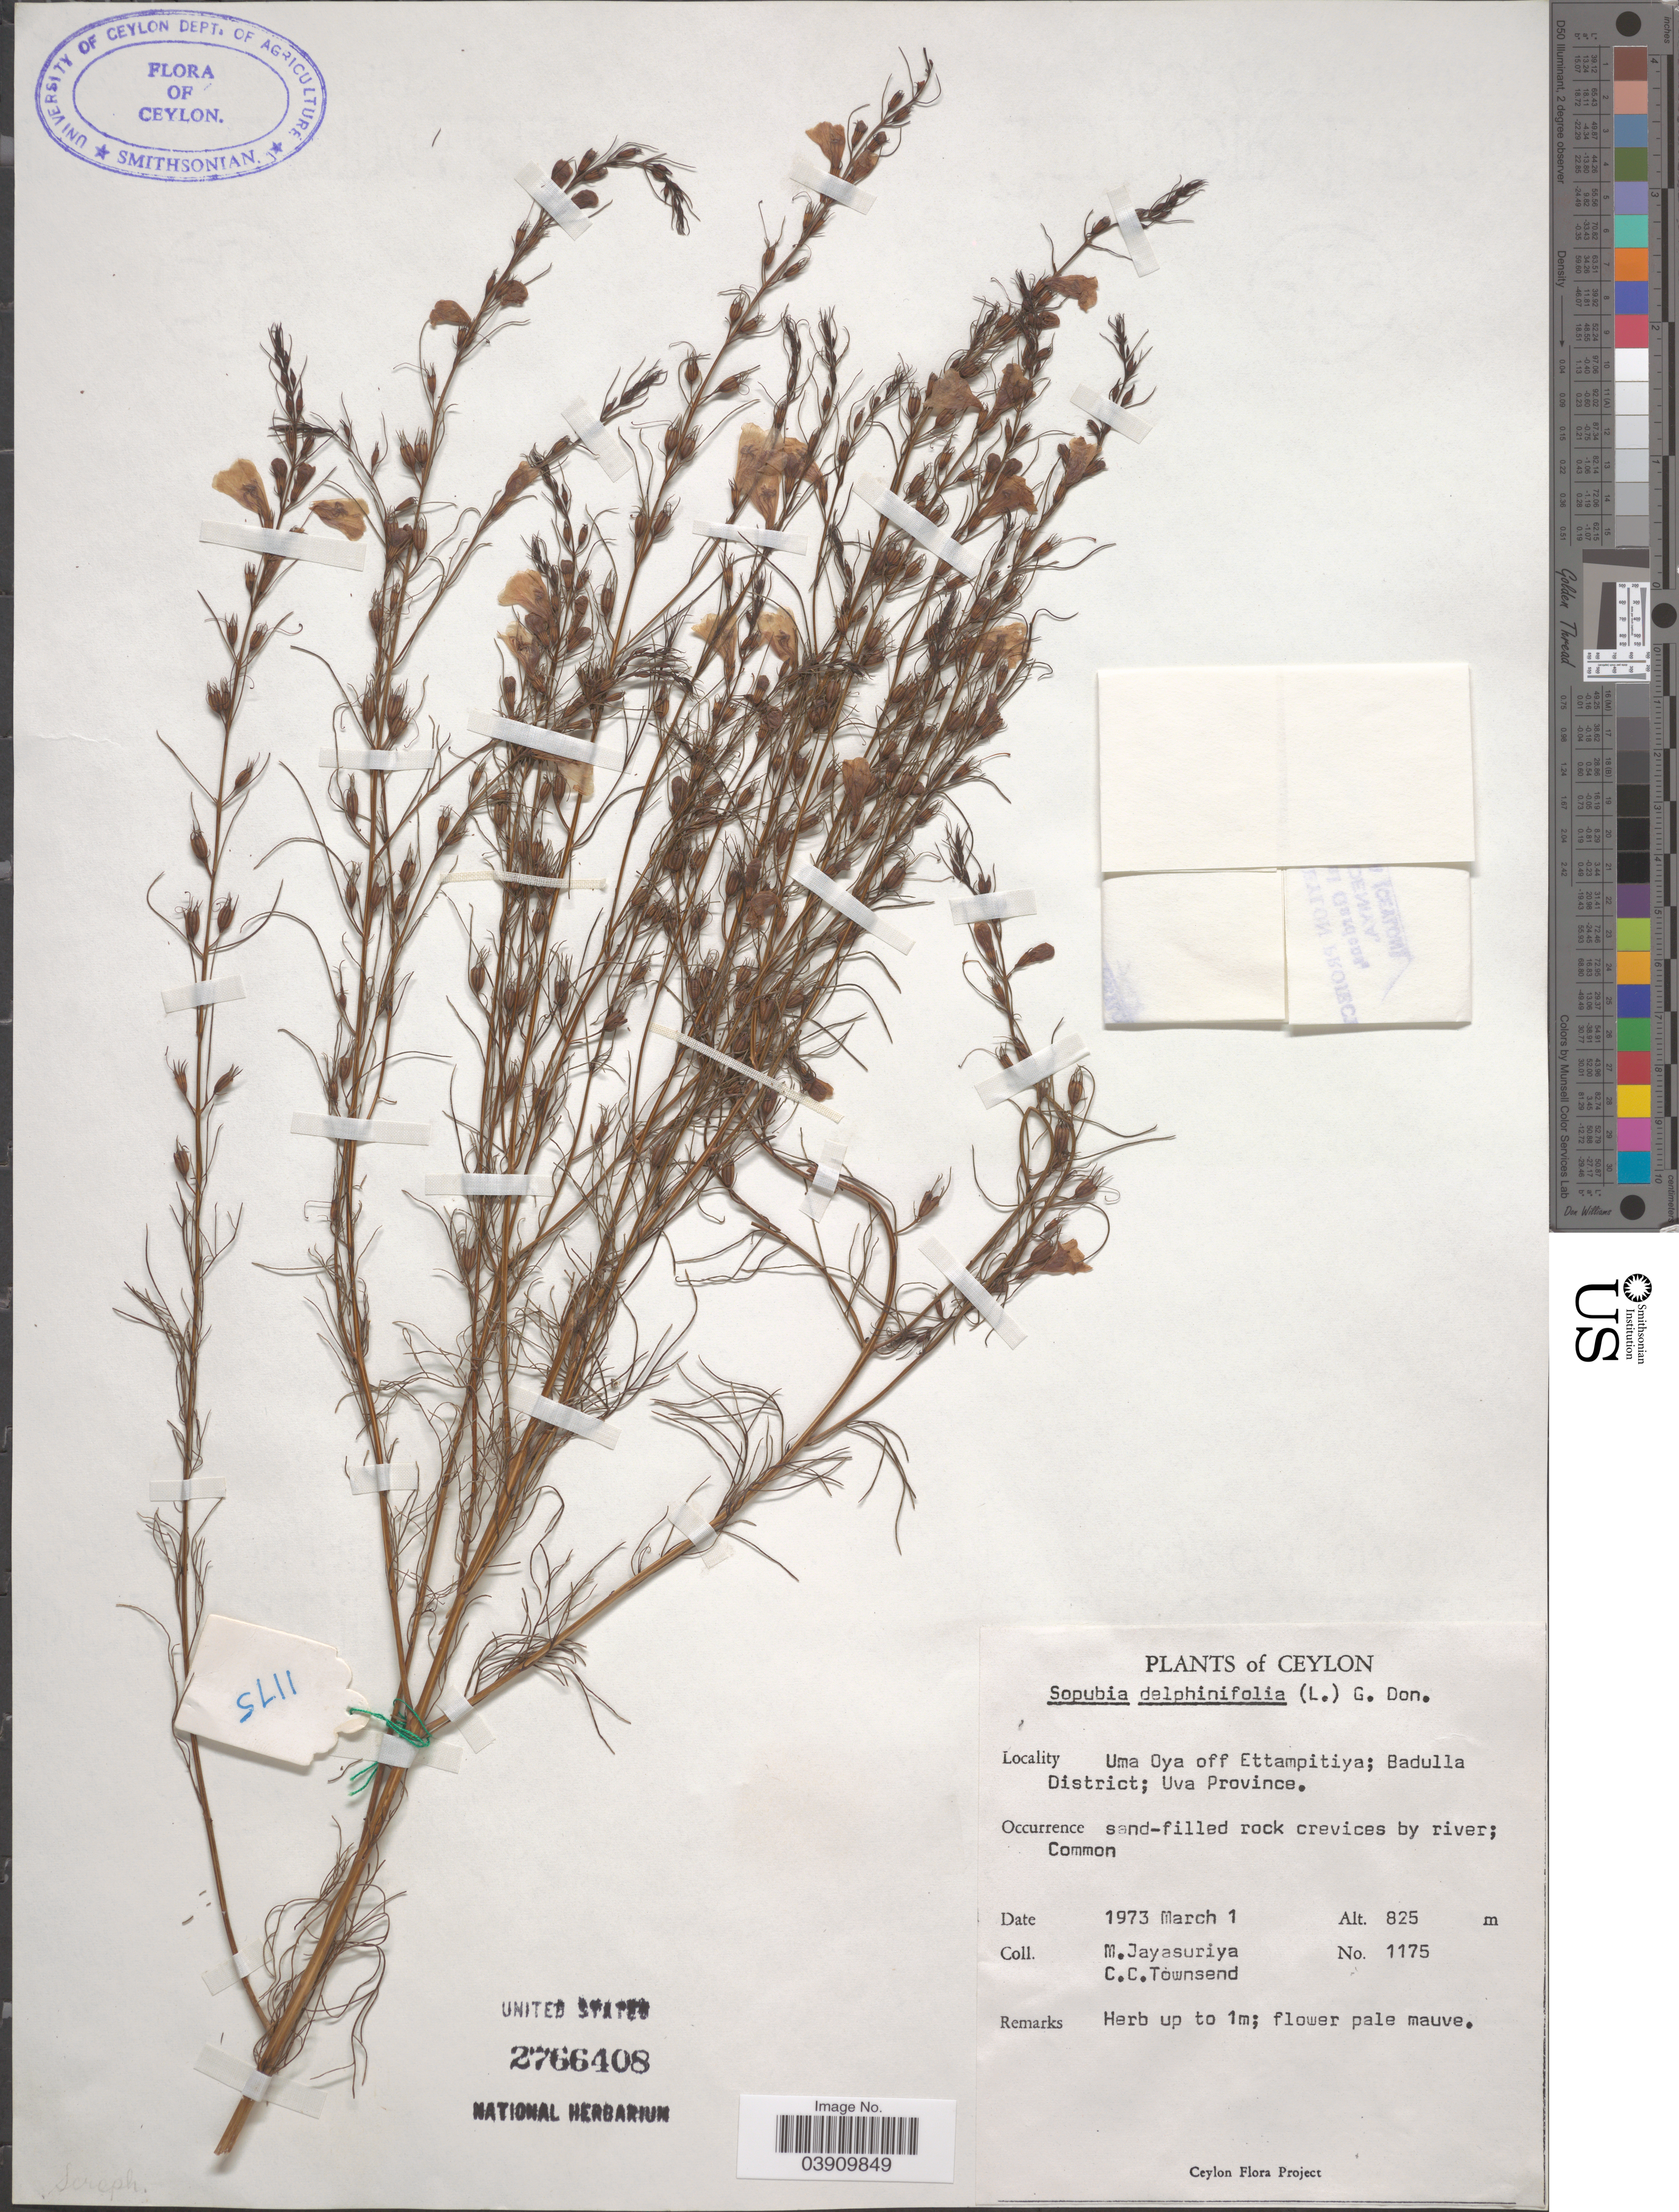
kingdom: Plantae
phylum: Tracheophyta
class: Magnoliopsida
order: Lamiales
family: Orobanchaceae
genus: Sopubia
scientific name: Sopubia delphinifolia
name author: G. Don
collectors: M. Jayasuriya & C. C. Townsend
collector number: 1175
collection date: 1973-03-01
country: Sri Lanka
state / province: Uva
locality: Ceylon. Uma Oya off Ettampitiya; Badulla District.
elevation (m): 825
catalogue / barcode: US 2766408